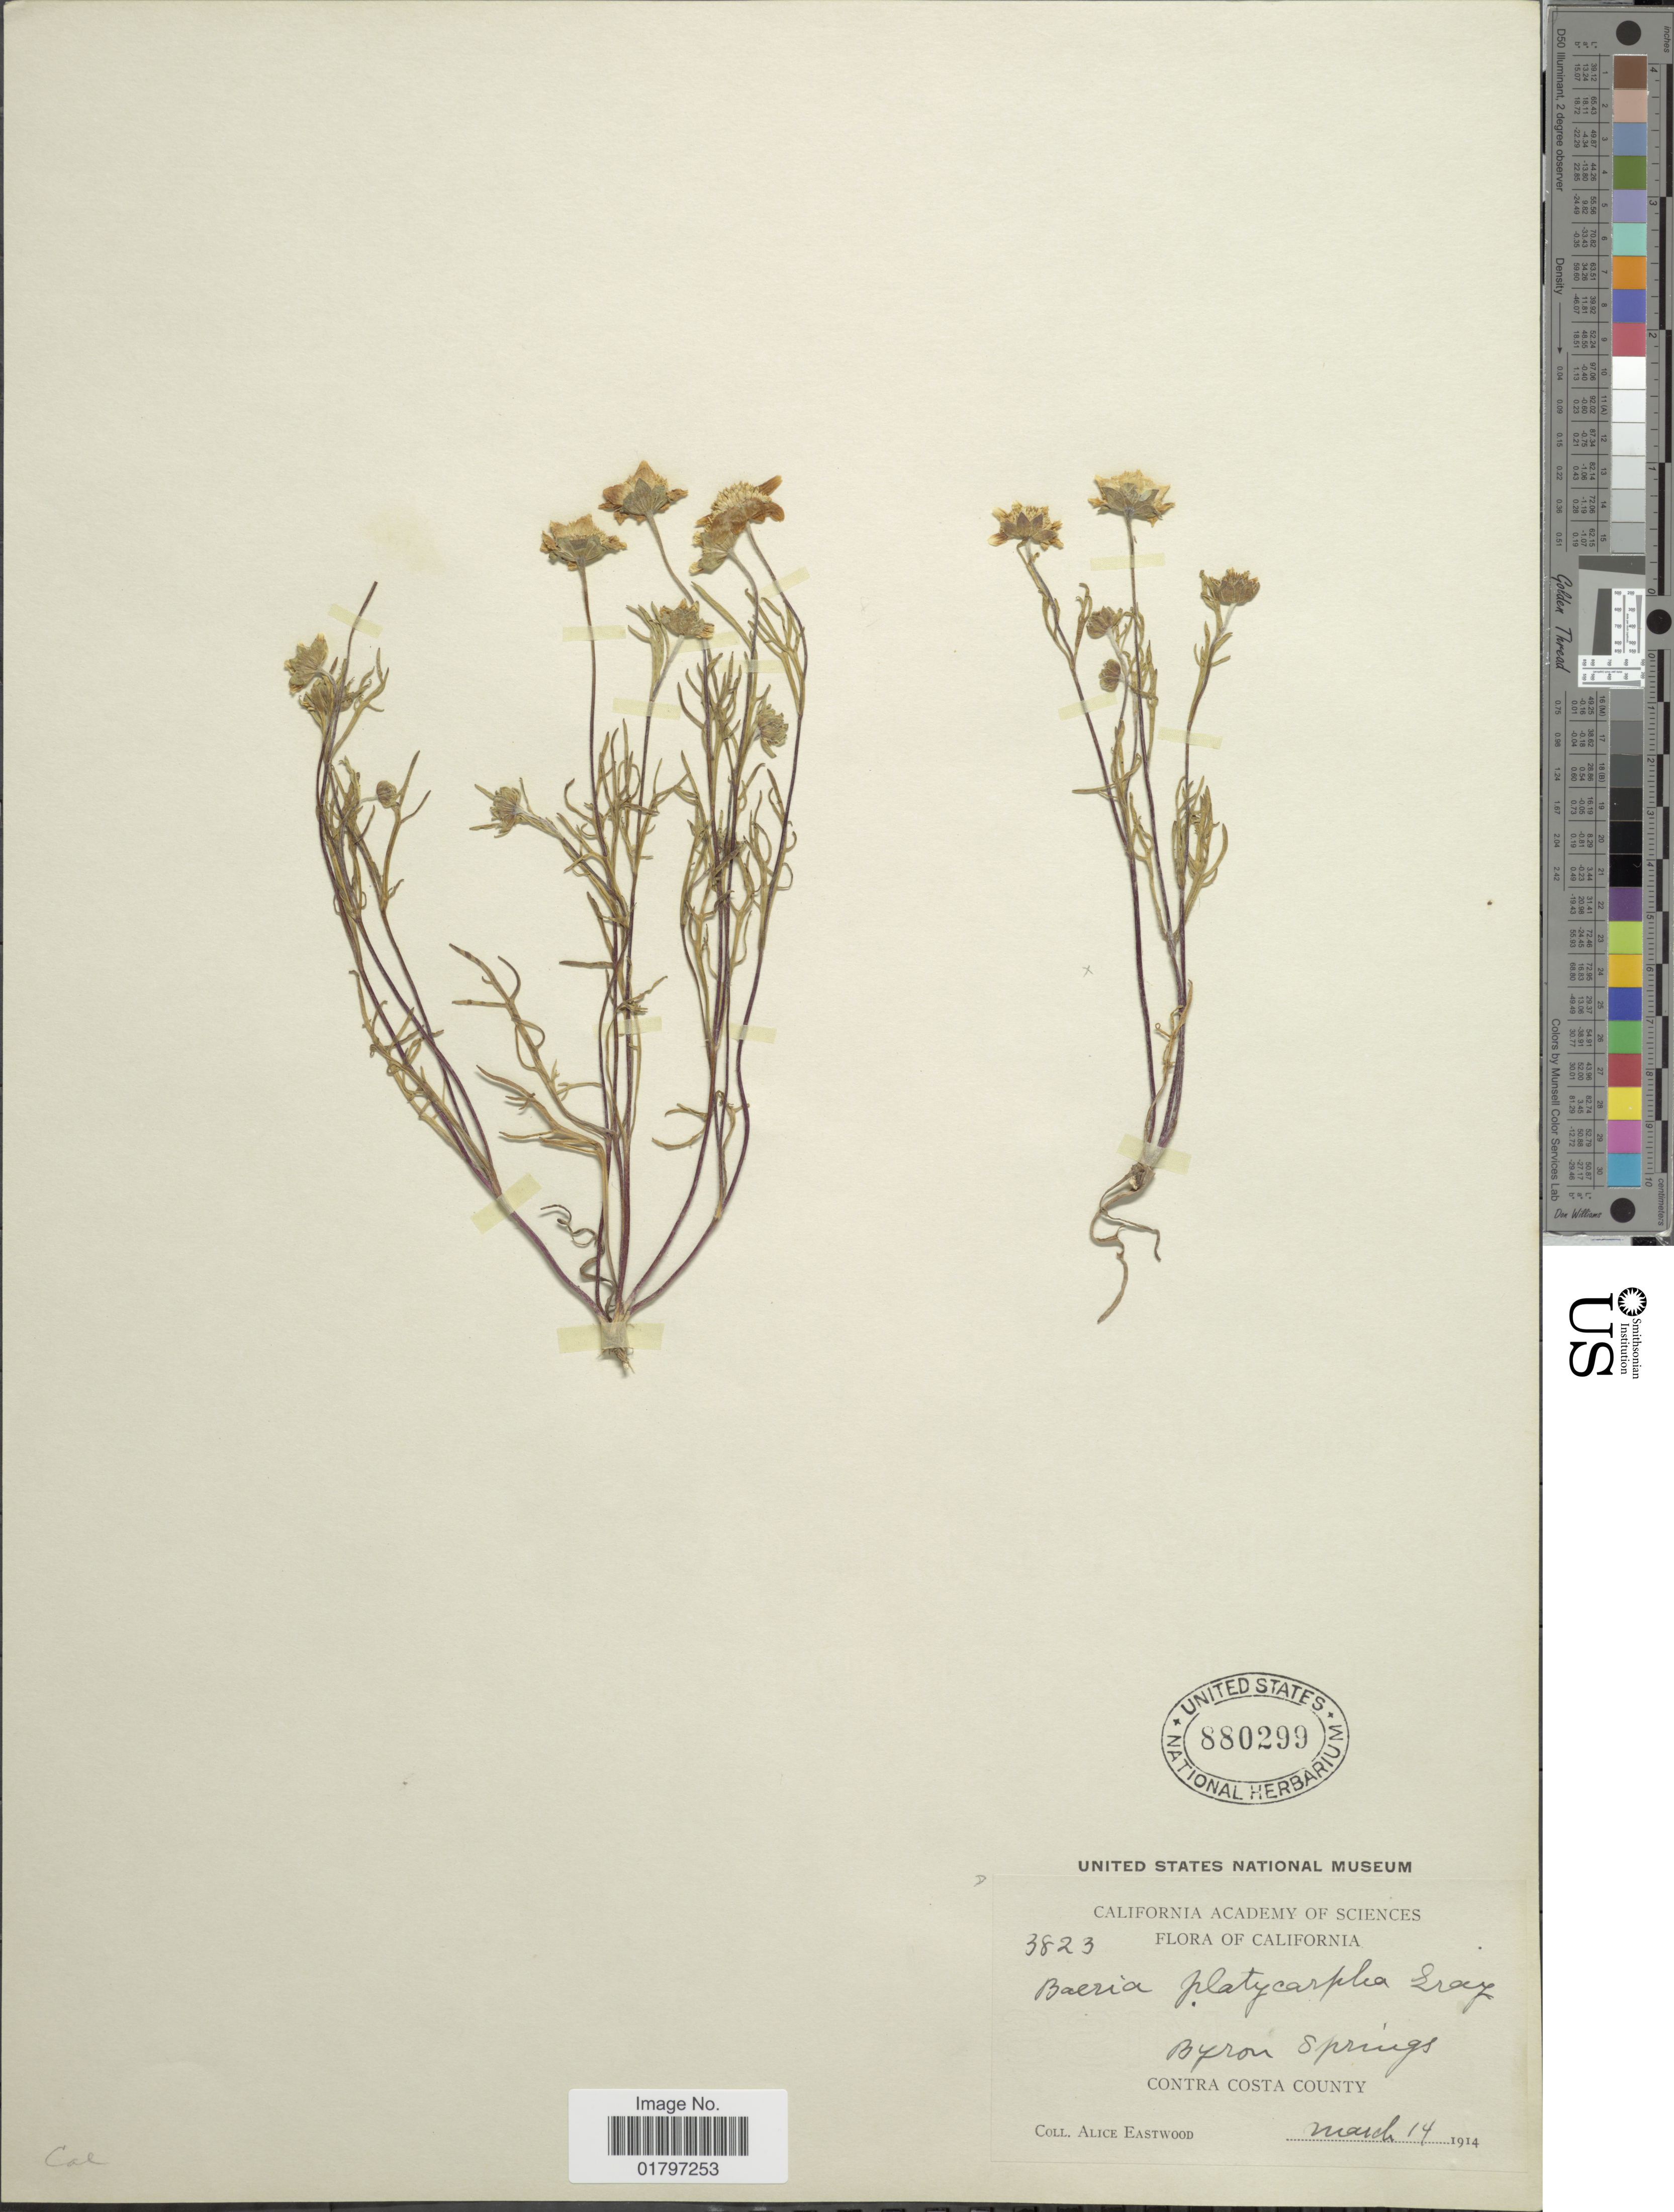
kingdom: Plantae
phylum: Tracheophyta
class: Magnoliopsida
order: Asterales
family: Asteraceae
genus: Lasthenia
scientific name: Lasthenia platycarpha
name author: (A. Gray) Greene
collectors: A. Eastwood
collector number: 3823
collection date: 1914-03-14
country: United States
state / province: California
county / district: Contra Costa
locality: Byron Springs. Contra Costa County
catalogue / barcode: US 880299